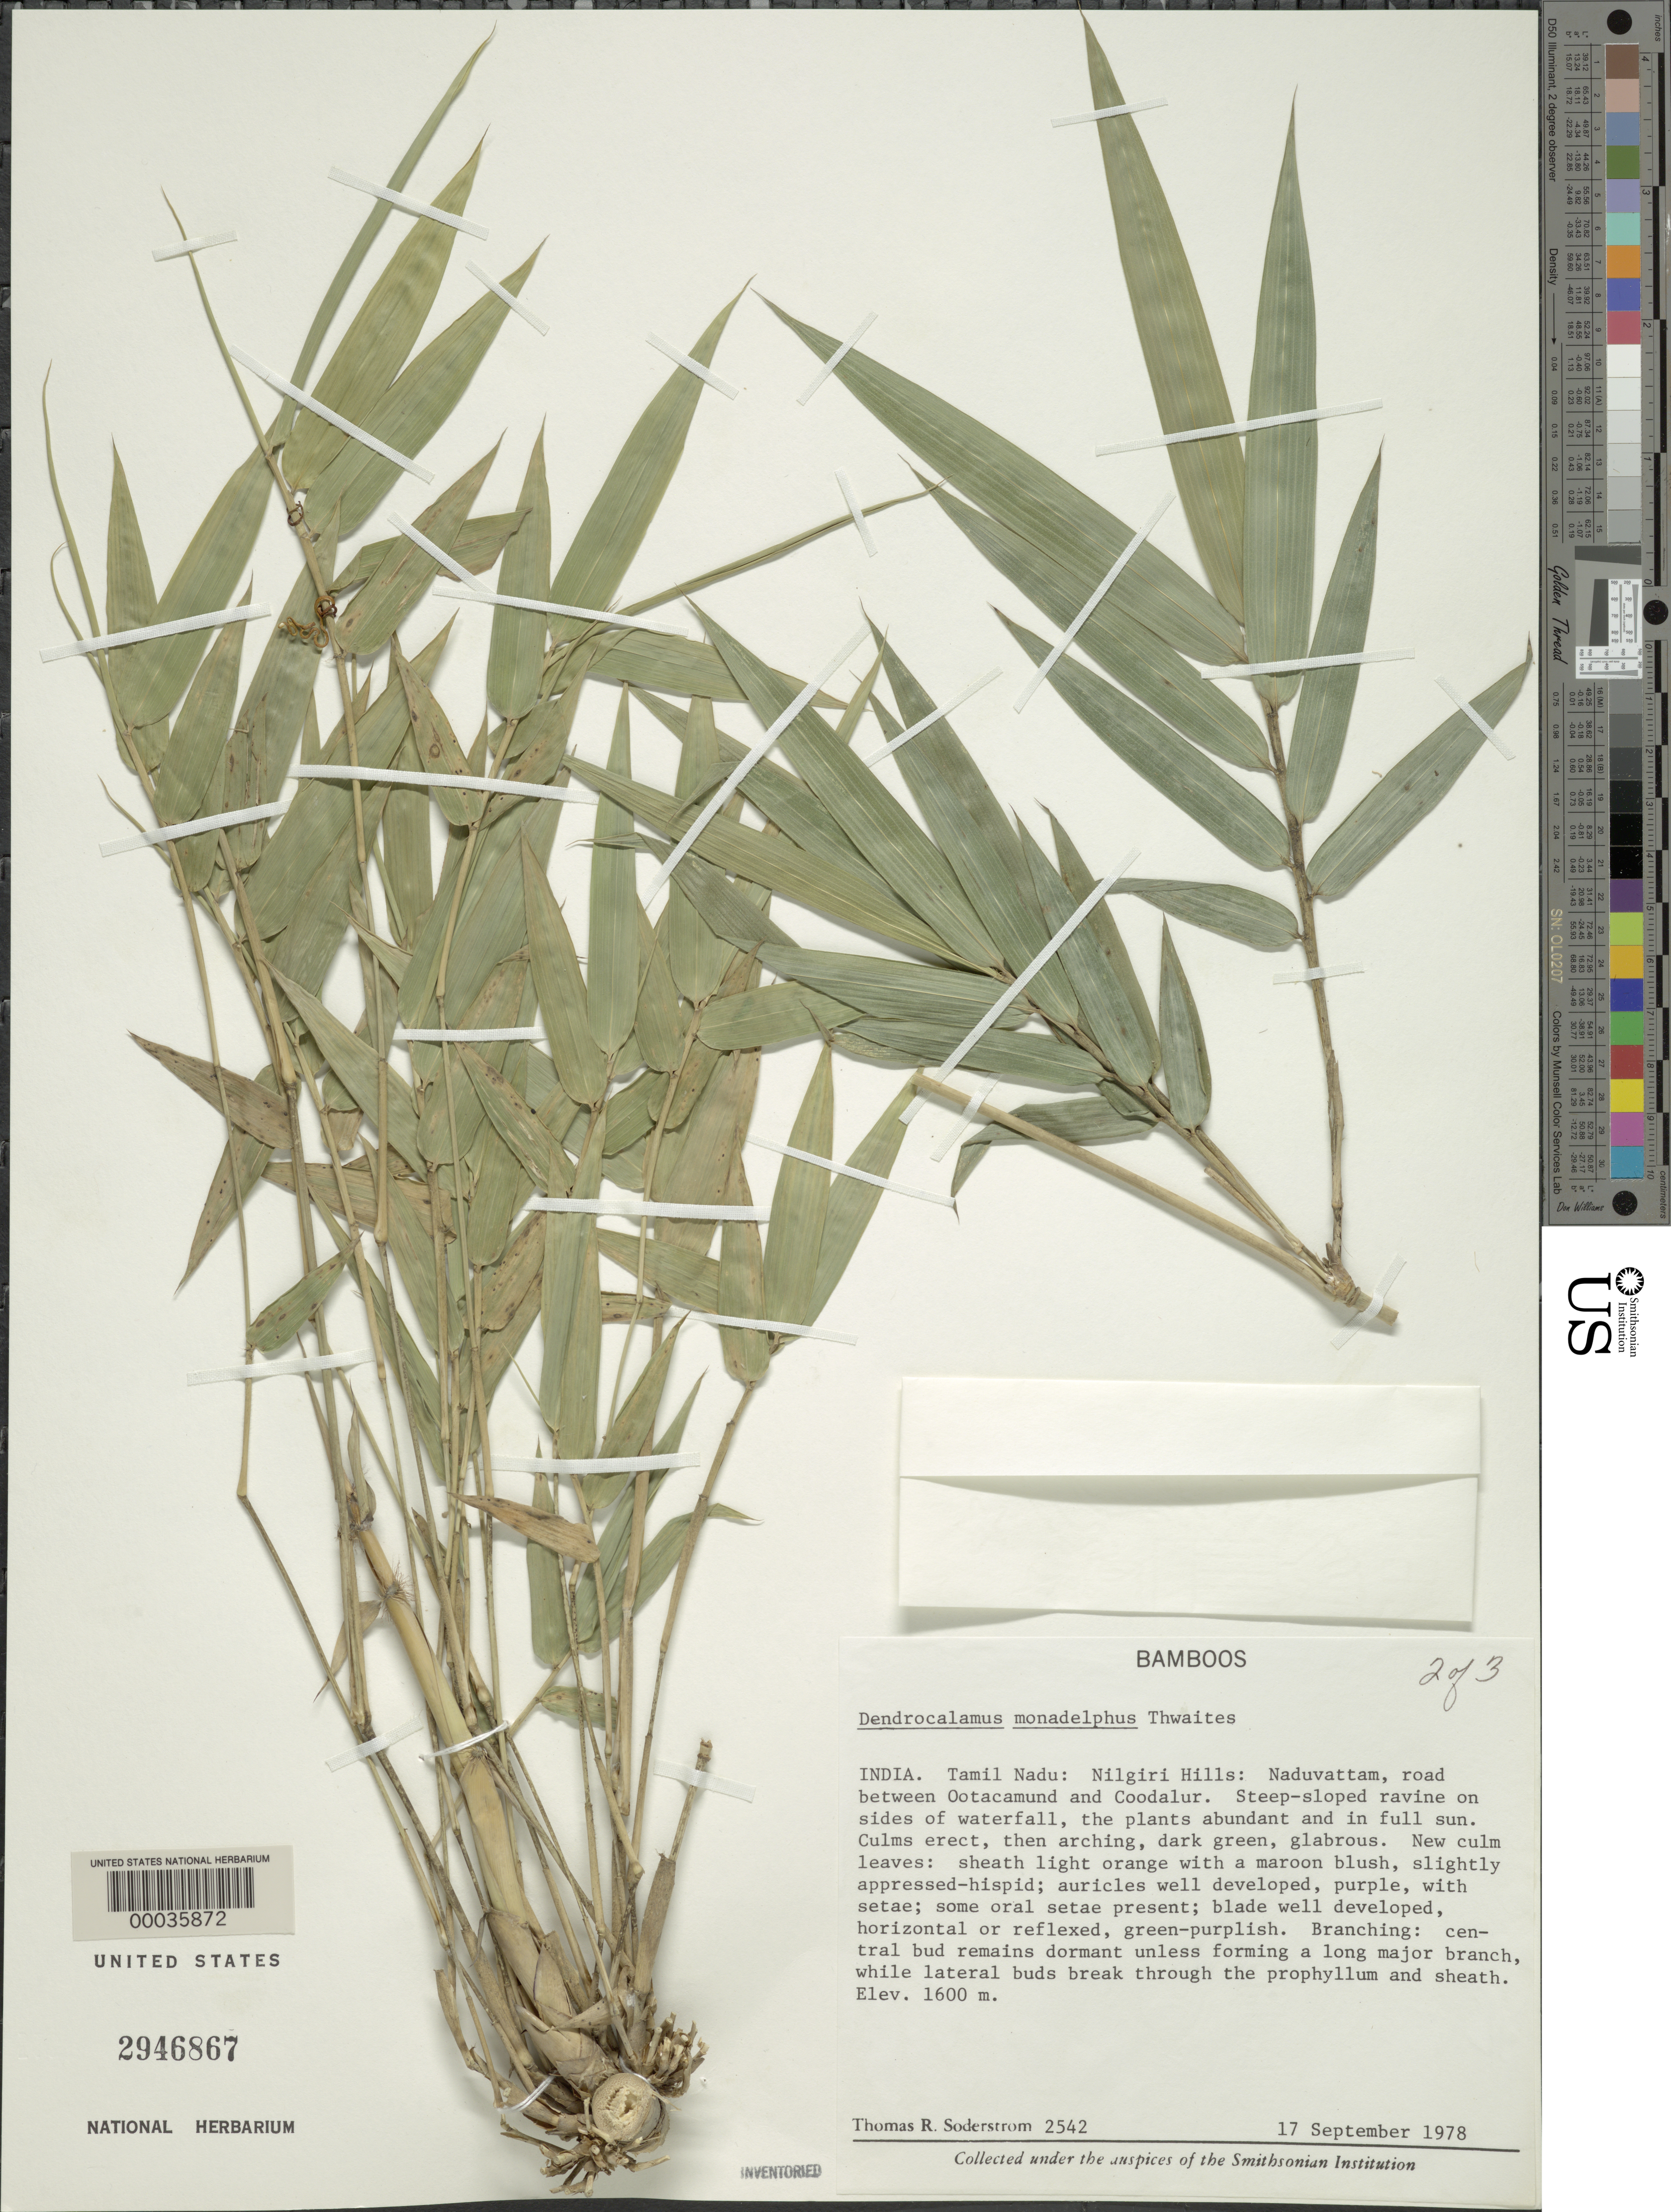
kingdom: Plantae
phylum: Tracheophyta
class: Liliopsida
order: Poales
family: Poaceae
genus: Dendrocalamus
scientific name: Dendrocalamus monadelphus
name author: Thwaites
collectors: T. R. Soderstrom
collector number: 2542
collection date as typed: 17 Sep 1978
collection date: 1978-09-17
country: India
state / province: Tamil Nadu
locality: Nilgiri hills, naduvattam oot acamund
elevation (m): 1600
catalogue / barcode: US 2946867